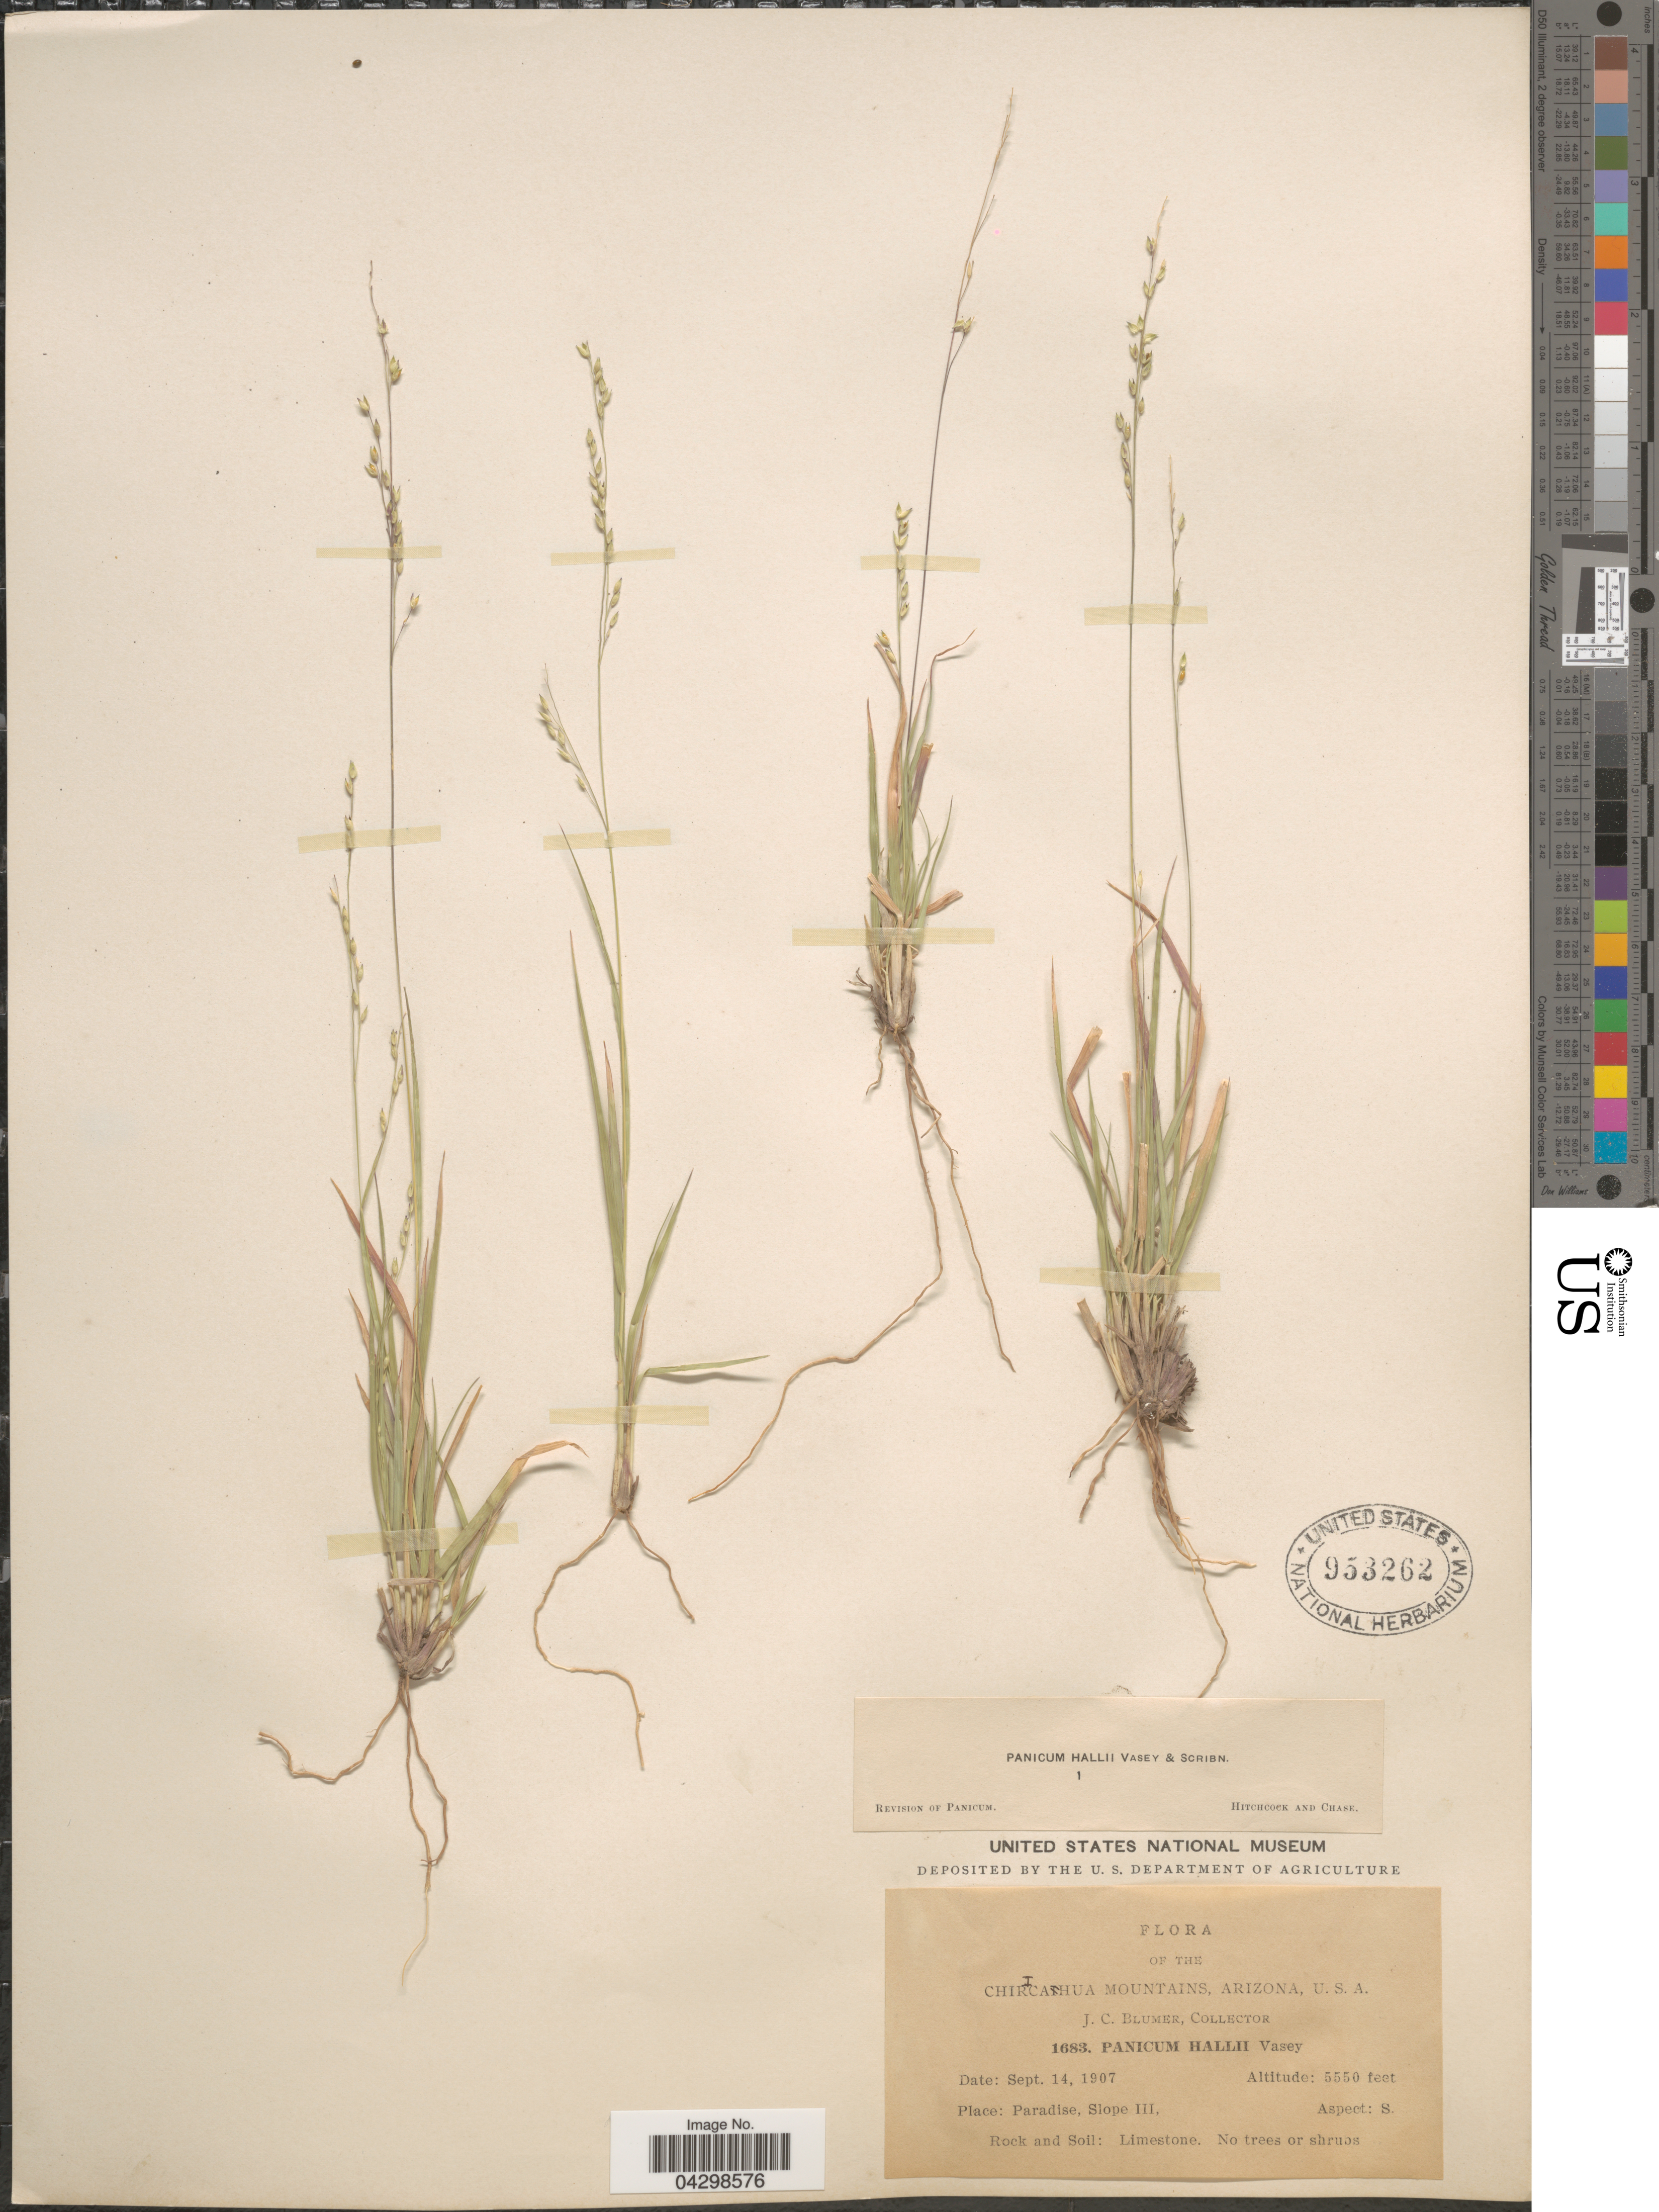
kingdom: Plantae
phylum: Tracheophyta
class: Liliopsida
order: Poales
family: Poaceae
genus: Panicum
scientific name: Panicum hallii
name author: Vasey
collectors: J. C. Blumer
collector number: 1683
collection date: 1907-09-14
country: United States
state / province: Arizona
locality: The Chiricahua Mountains. Paradise, Slope III. Aspect S.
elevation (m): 1692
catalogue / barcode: US 953262